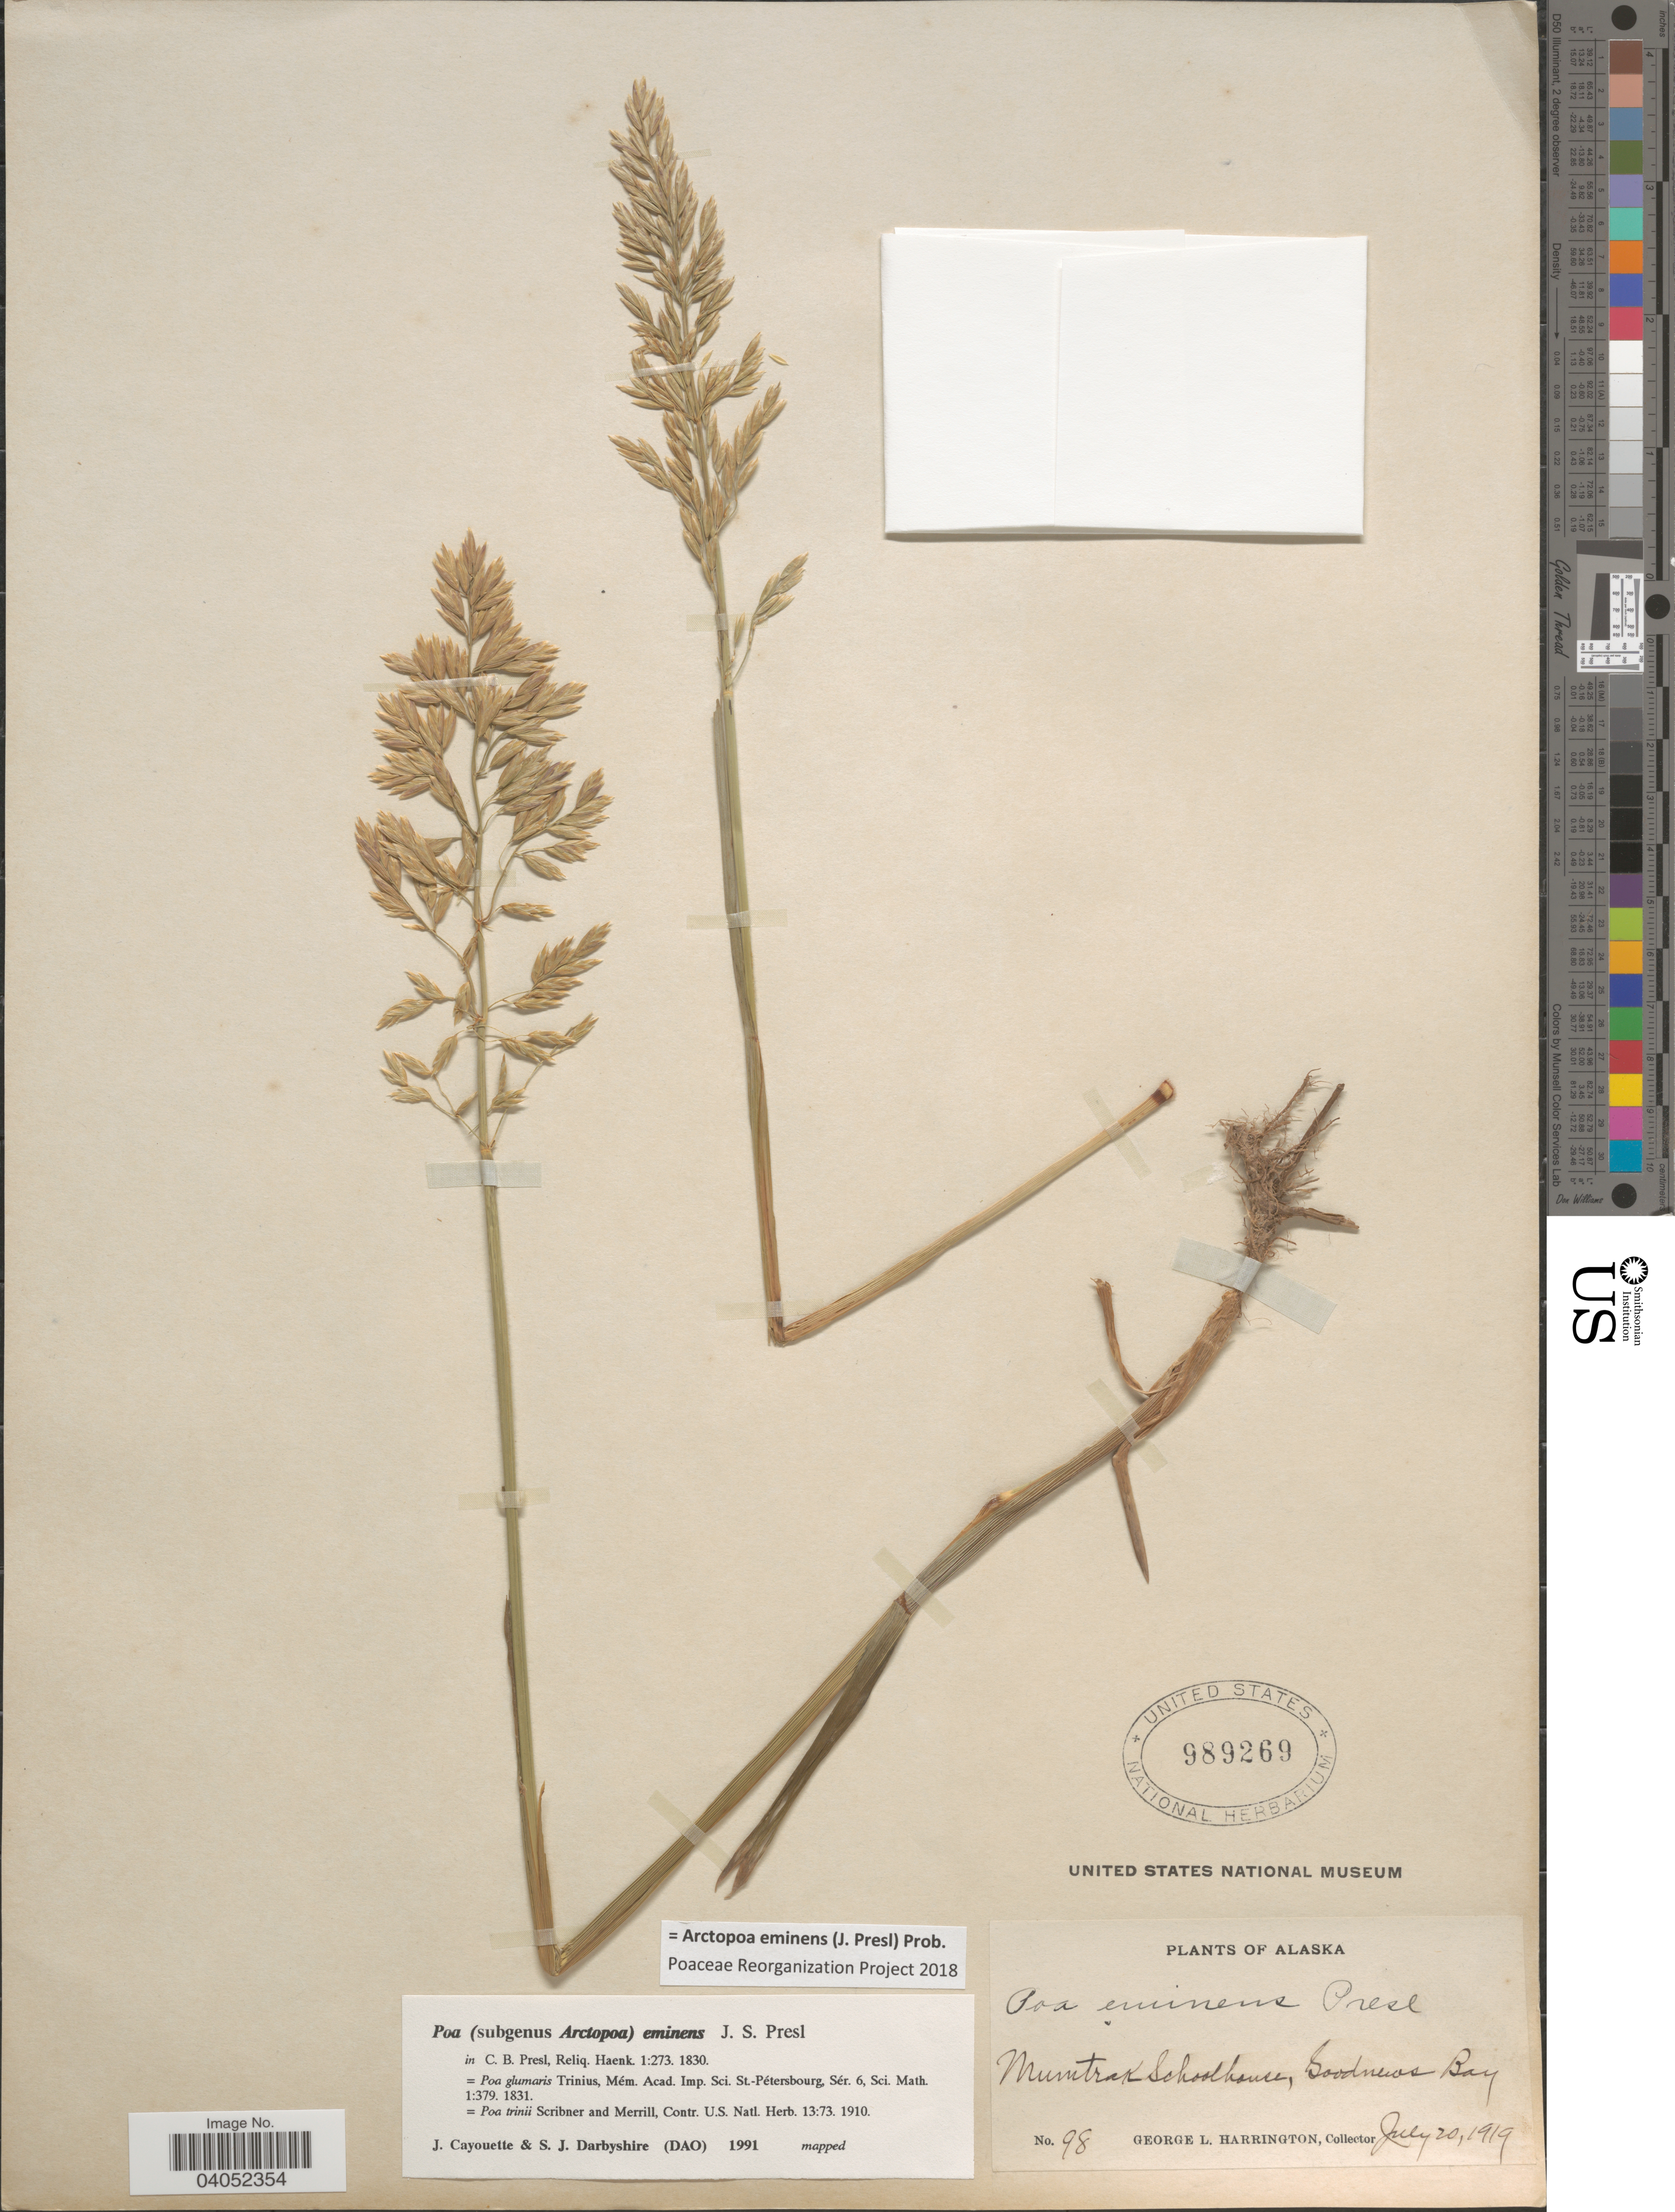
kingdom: Plantae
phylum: Tracheophyta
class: Liliopsida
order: Poales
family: Poaceae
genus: Arctopoa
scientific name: Arctopoa eminens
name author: (J. Presl) Prob.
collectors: G. Harrington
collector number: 98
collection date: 1919-07-20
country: United States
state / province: Alaska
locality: Mumtrak Schoolhouse, Goodnews Bay.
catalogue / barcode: US 989269